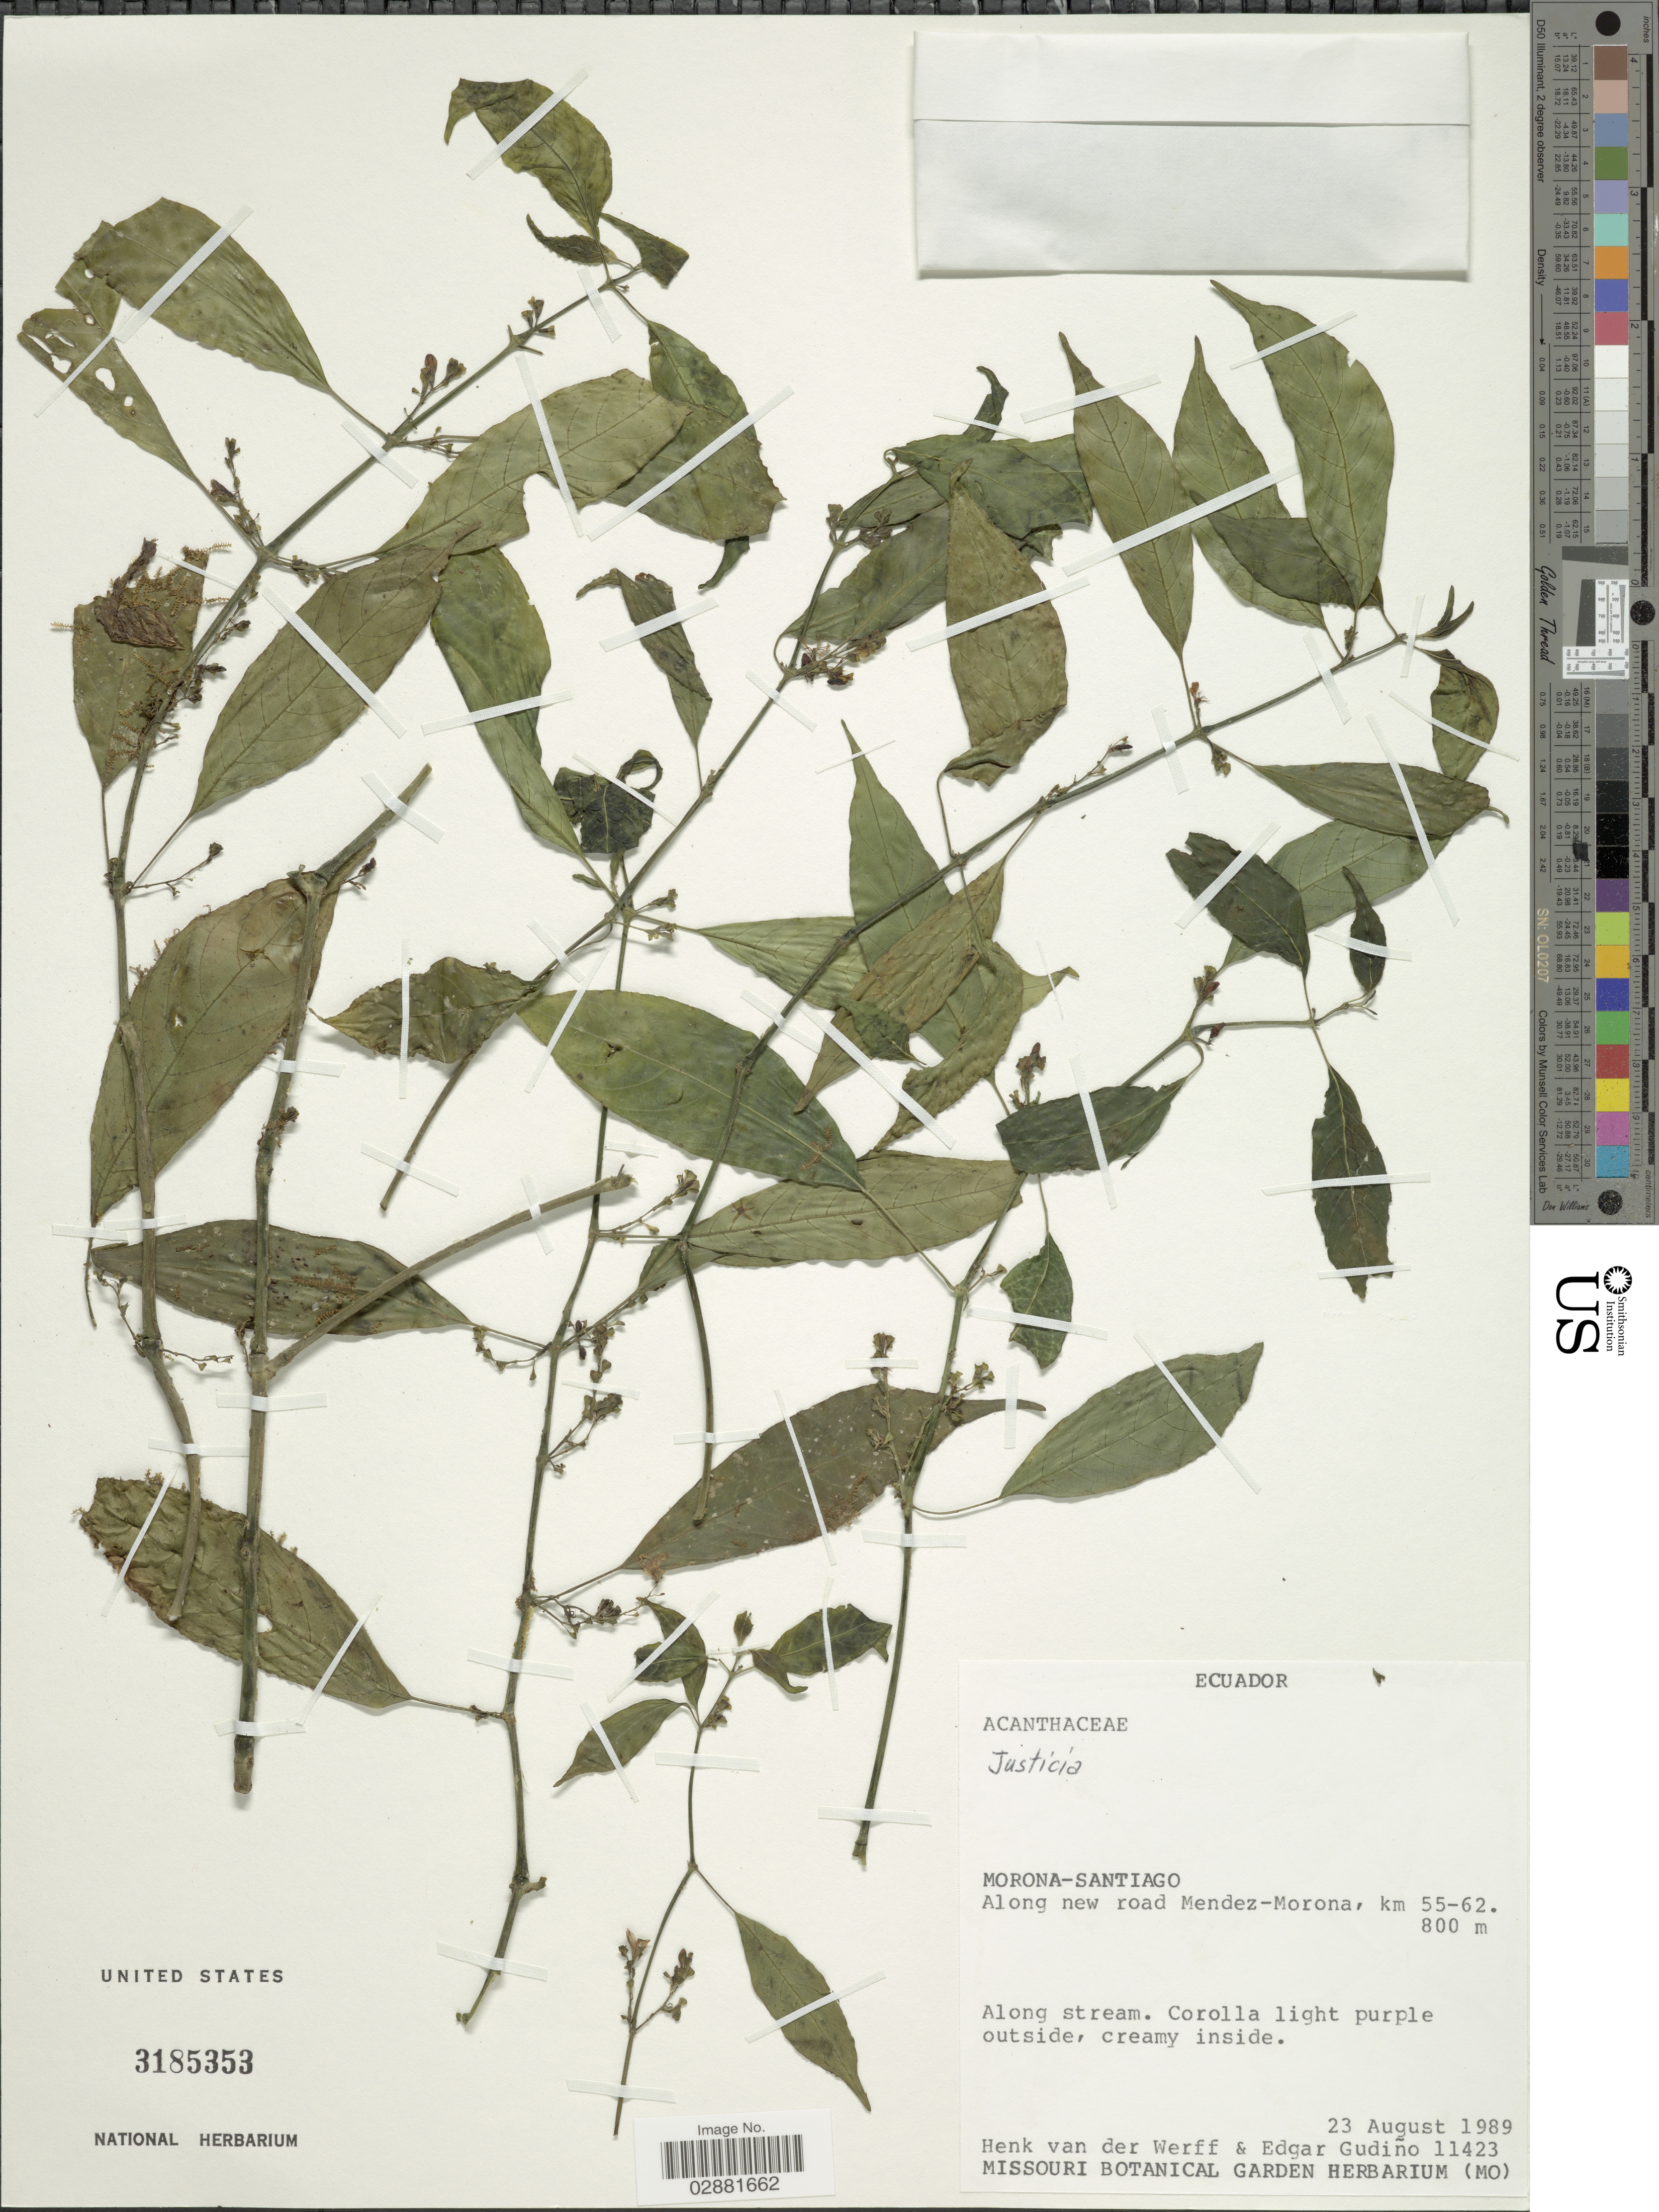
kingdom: Plantae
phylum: Tracheophyta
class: Magnoliopsida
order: Lamiales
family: Acanthaceae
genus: Justicia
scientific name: Justicia sp.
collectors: H. van der Werff & E. Gudiño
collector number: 11423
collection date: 1989-08-23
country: Ecuador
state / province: Morona-Santiago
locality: Along New road Mendez-Morona, km 55-62.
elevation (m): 800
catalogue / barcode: US 3185353